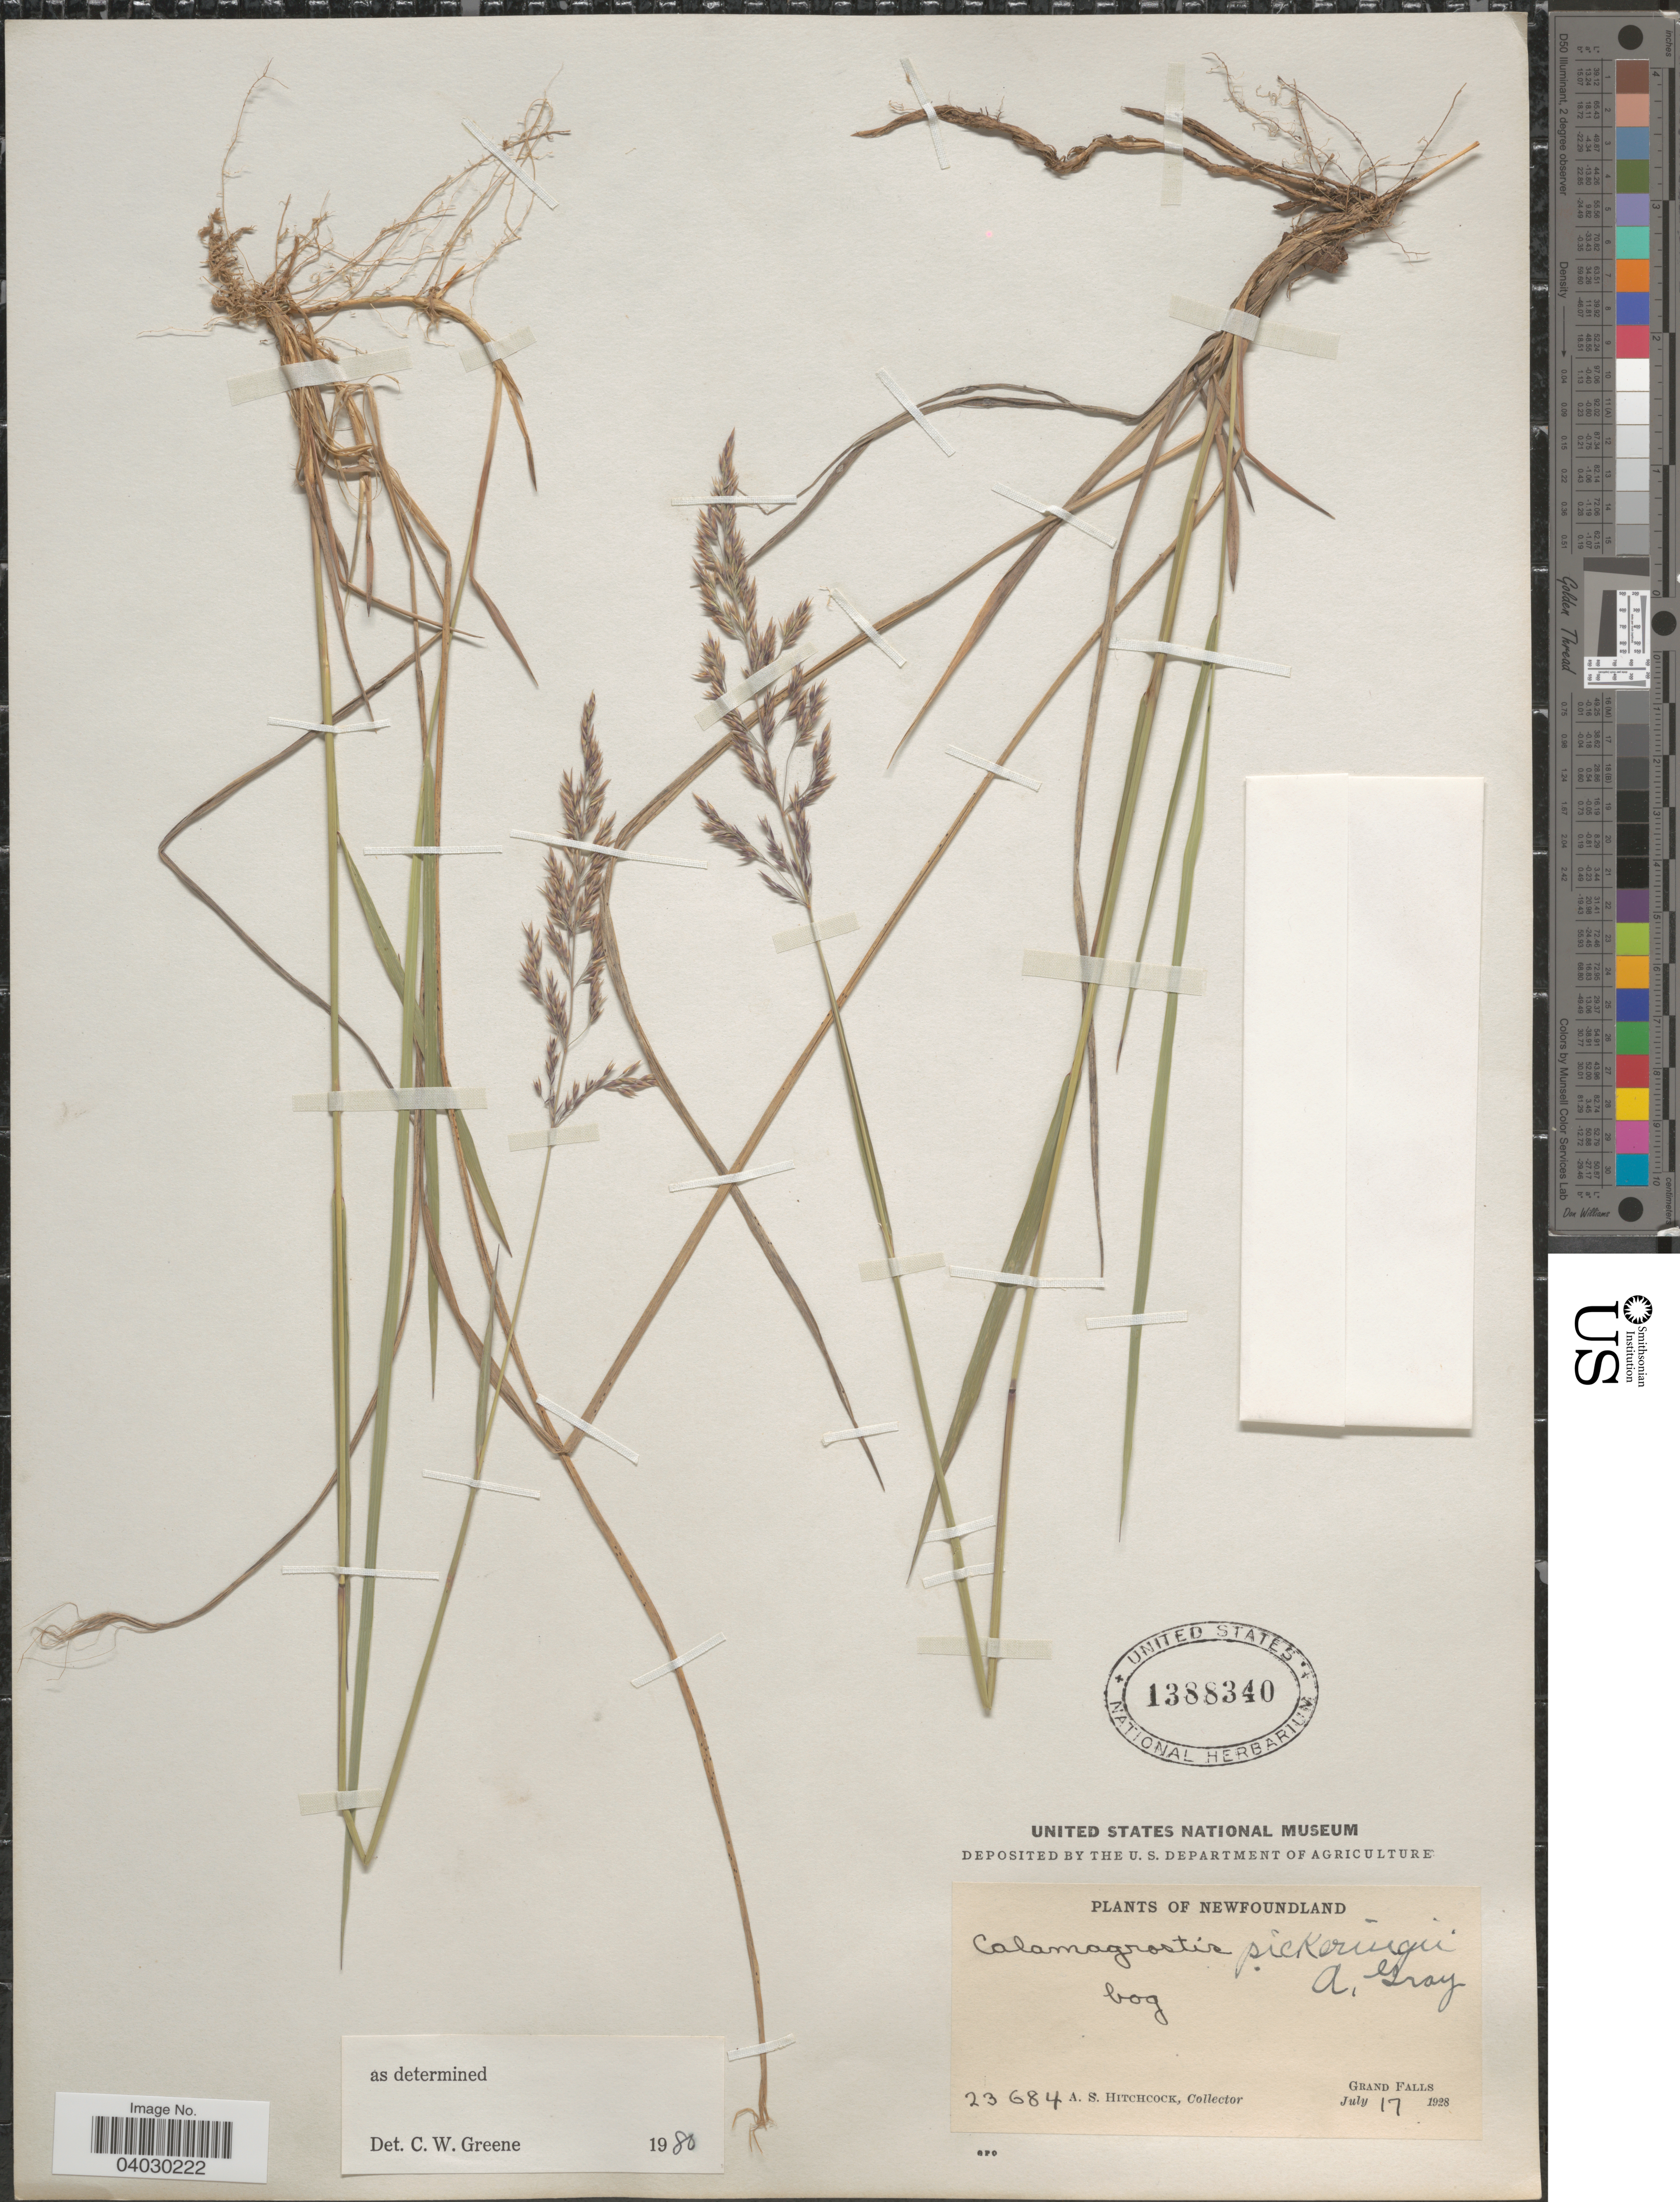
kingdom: Plantae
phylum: Tracheophyta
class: Liliopsida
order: Poales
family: Poaceae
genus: Calamagrostis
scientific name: Calamagrostis pickeringii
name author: A. Gray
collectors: A. S. Hitchcock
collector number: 23684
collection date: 1928-07-17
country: Canada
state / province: Newfoundland and Labrador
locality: Grand Falls.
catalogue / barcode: US 1388340